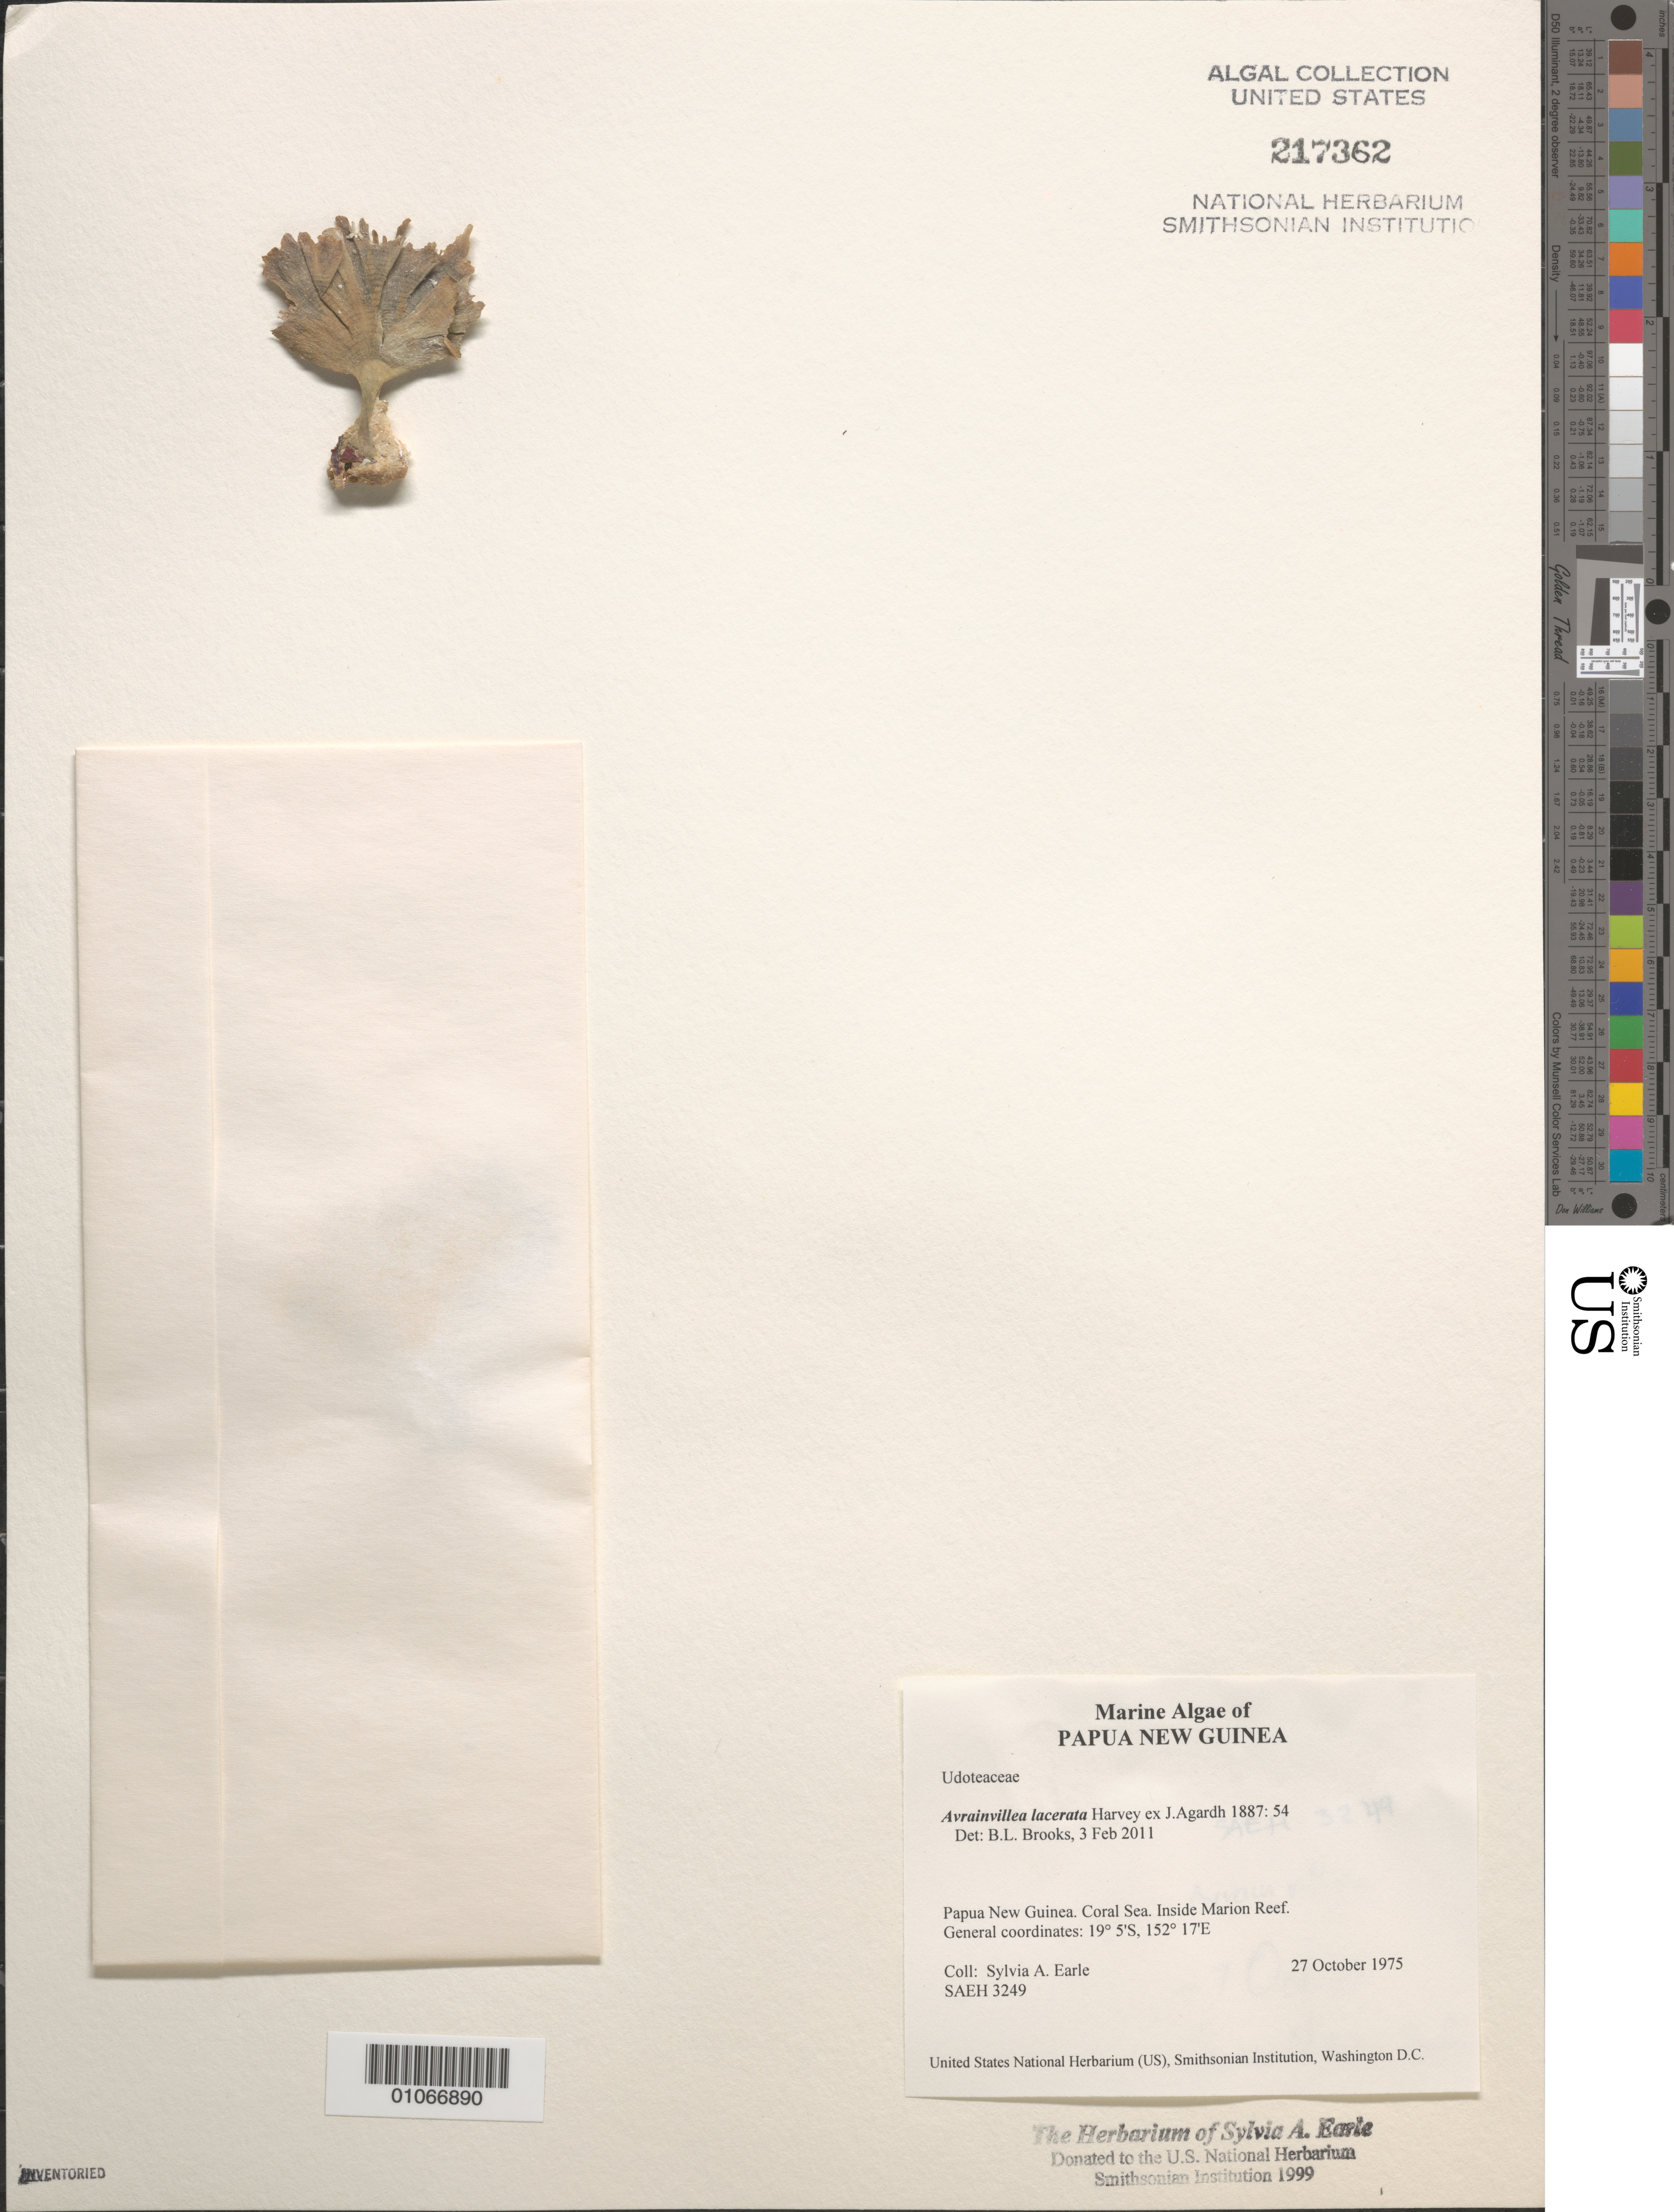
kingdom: Plantae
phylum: Chlorophyta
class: Ulvophyceae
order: Bryopsidales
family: Dichotomosiphonaceae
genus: Avrainvillea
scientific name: Avrainvillea lacerata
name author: J. Agardh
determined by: Brooks, B. L., (BOT), Smithsonian Institution - National Museum of Natural History (UNITED STATES)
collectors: S. A. Earle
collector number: SAEH 3249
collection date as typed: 27 Oct 1975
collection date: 1975-10-27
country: Australia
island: Marion Reef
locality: Coral Sea, inside Marion Reef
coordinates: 19 5'S, 152 17'E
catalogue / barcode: US 217362